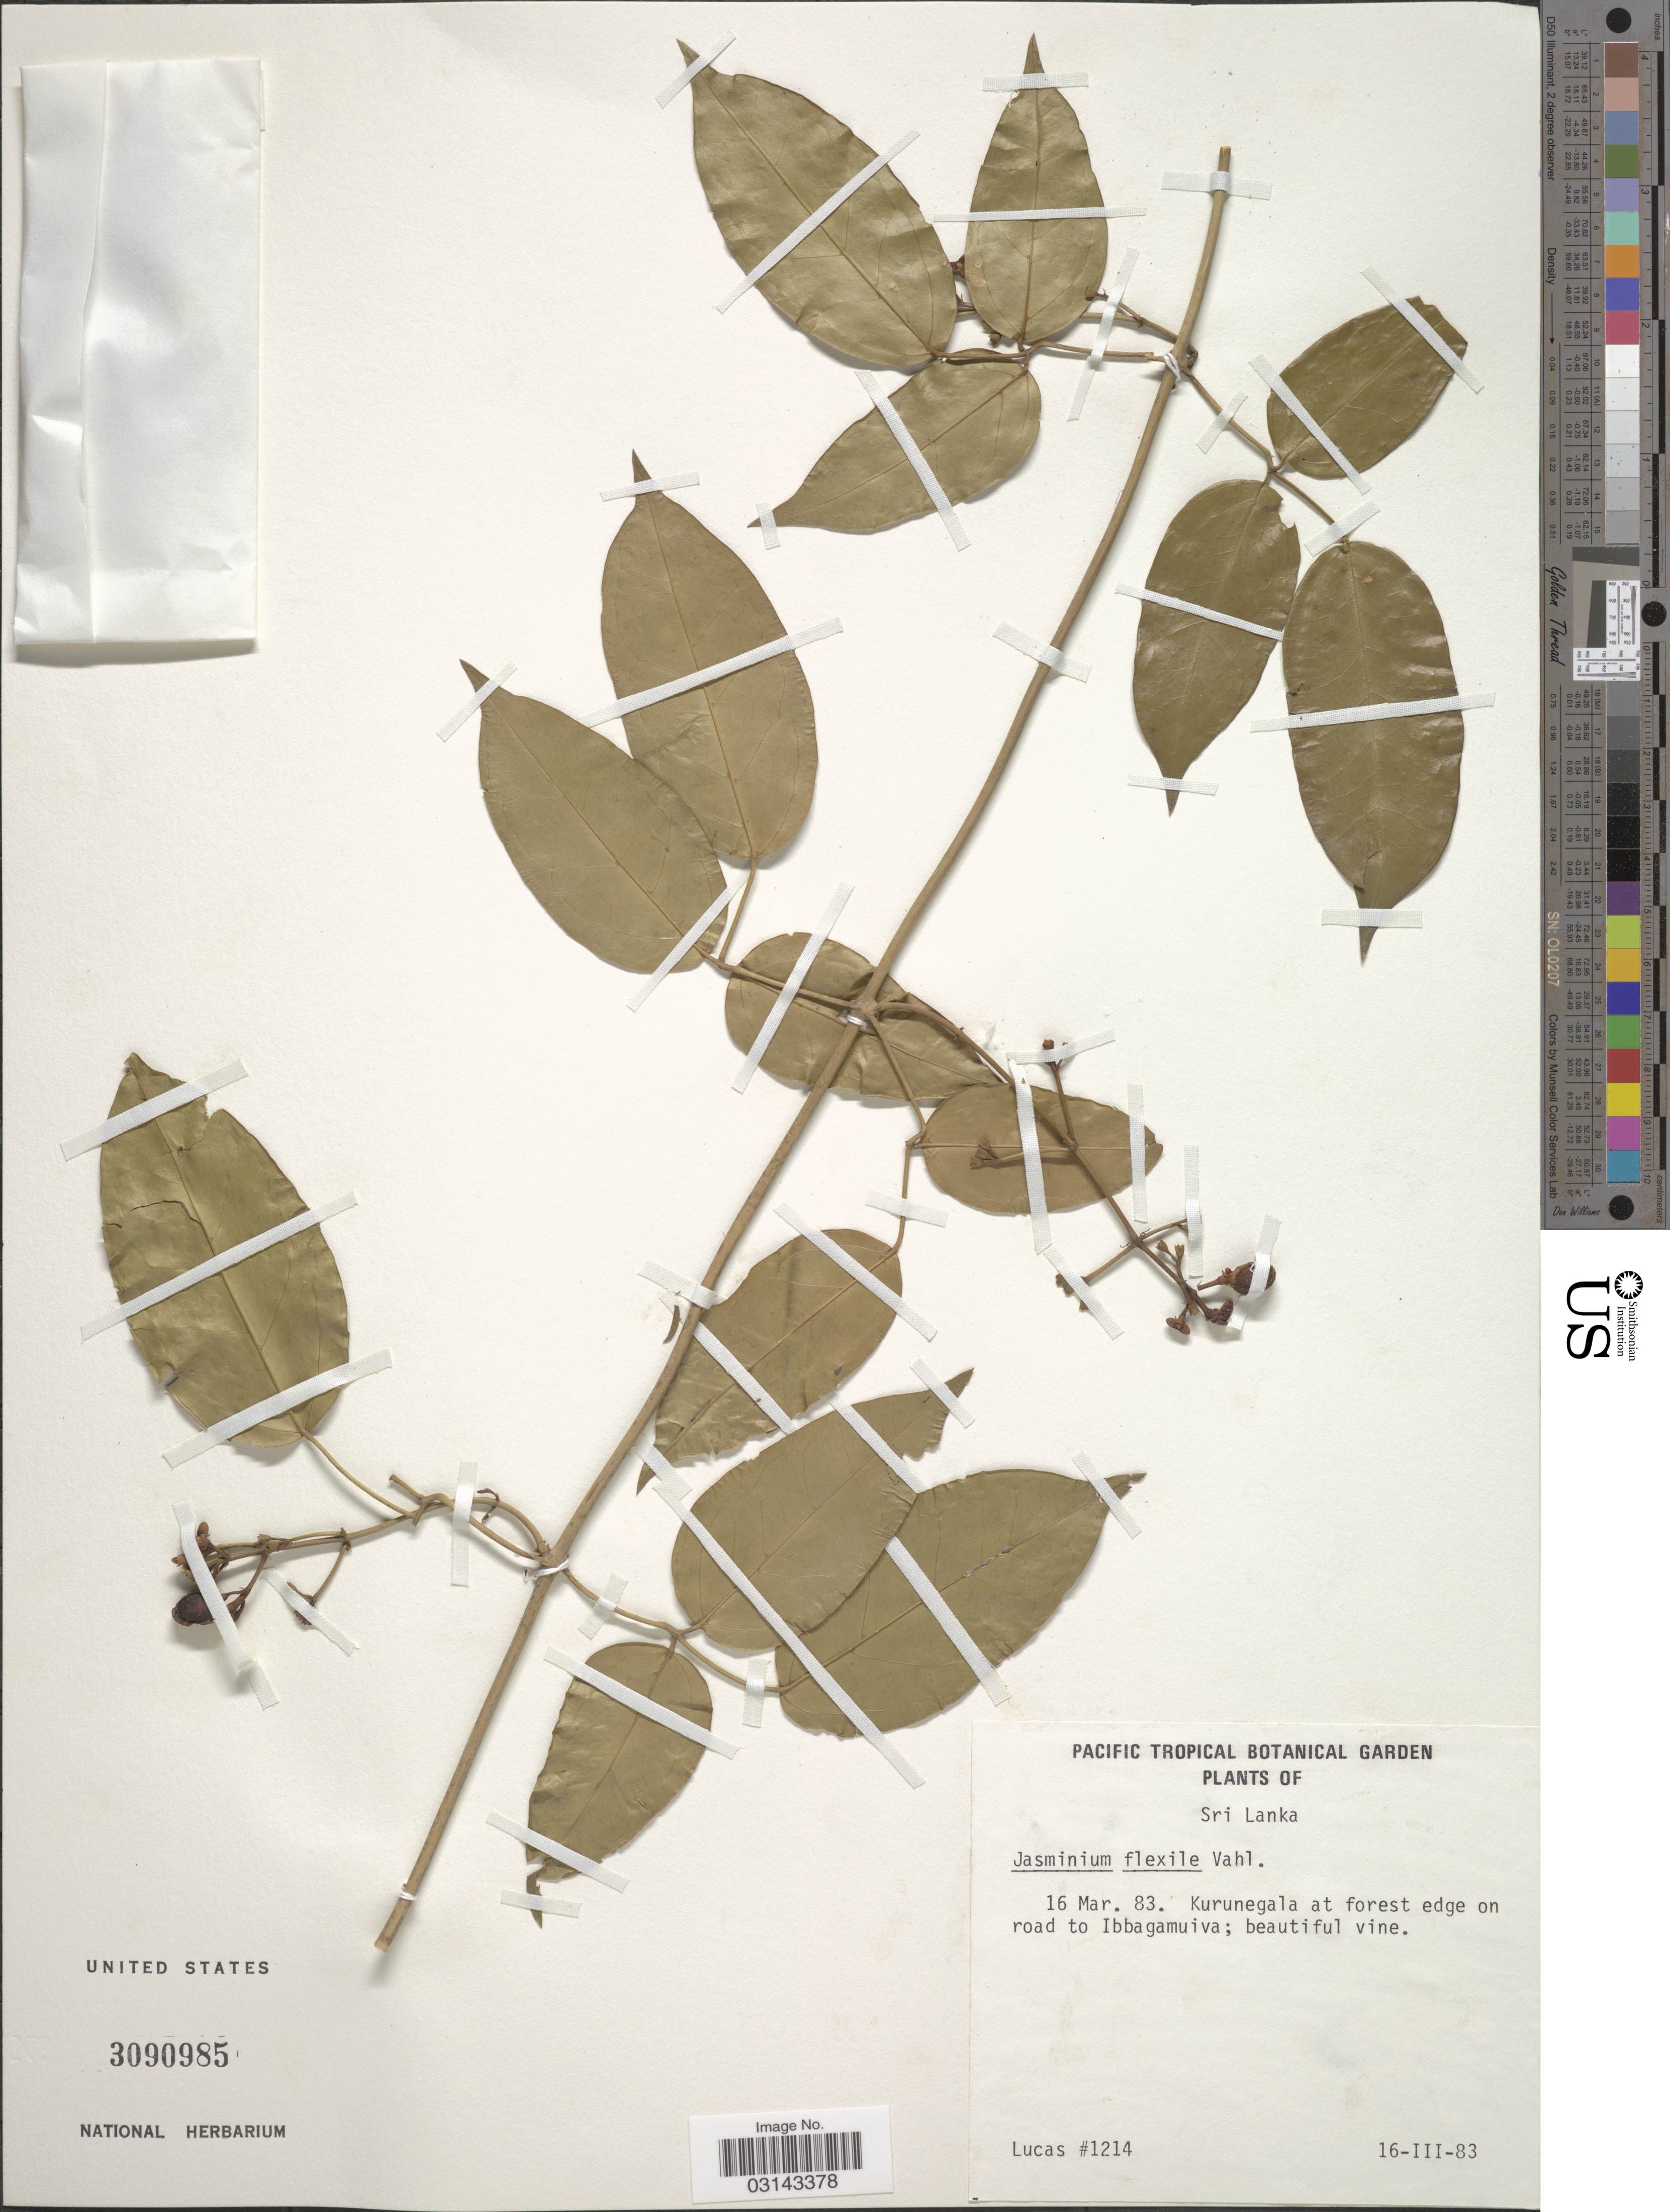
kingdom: Plantae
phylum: Tracheophyta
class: Magnoliopsida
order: Lamiales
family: Oleaceae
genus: Jasminum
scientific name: Jasminum flexile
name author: Vahl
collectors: Lucas, --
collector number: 1214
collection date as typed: Transcribed d/m/y: 16/3/83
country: Sri Lanka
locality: Kurunegala at forest edge on road to Ibbagamuiva.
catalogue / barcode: US 3090985